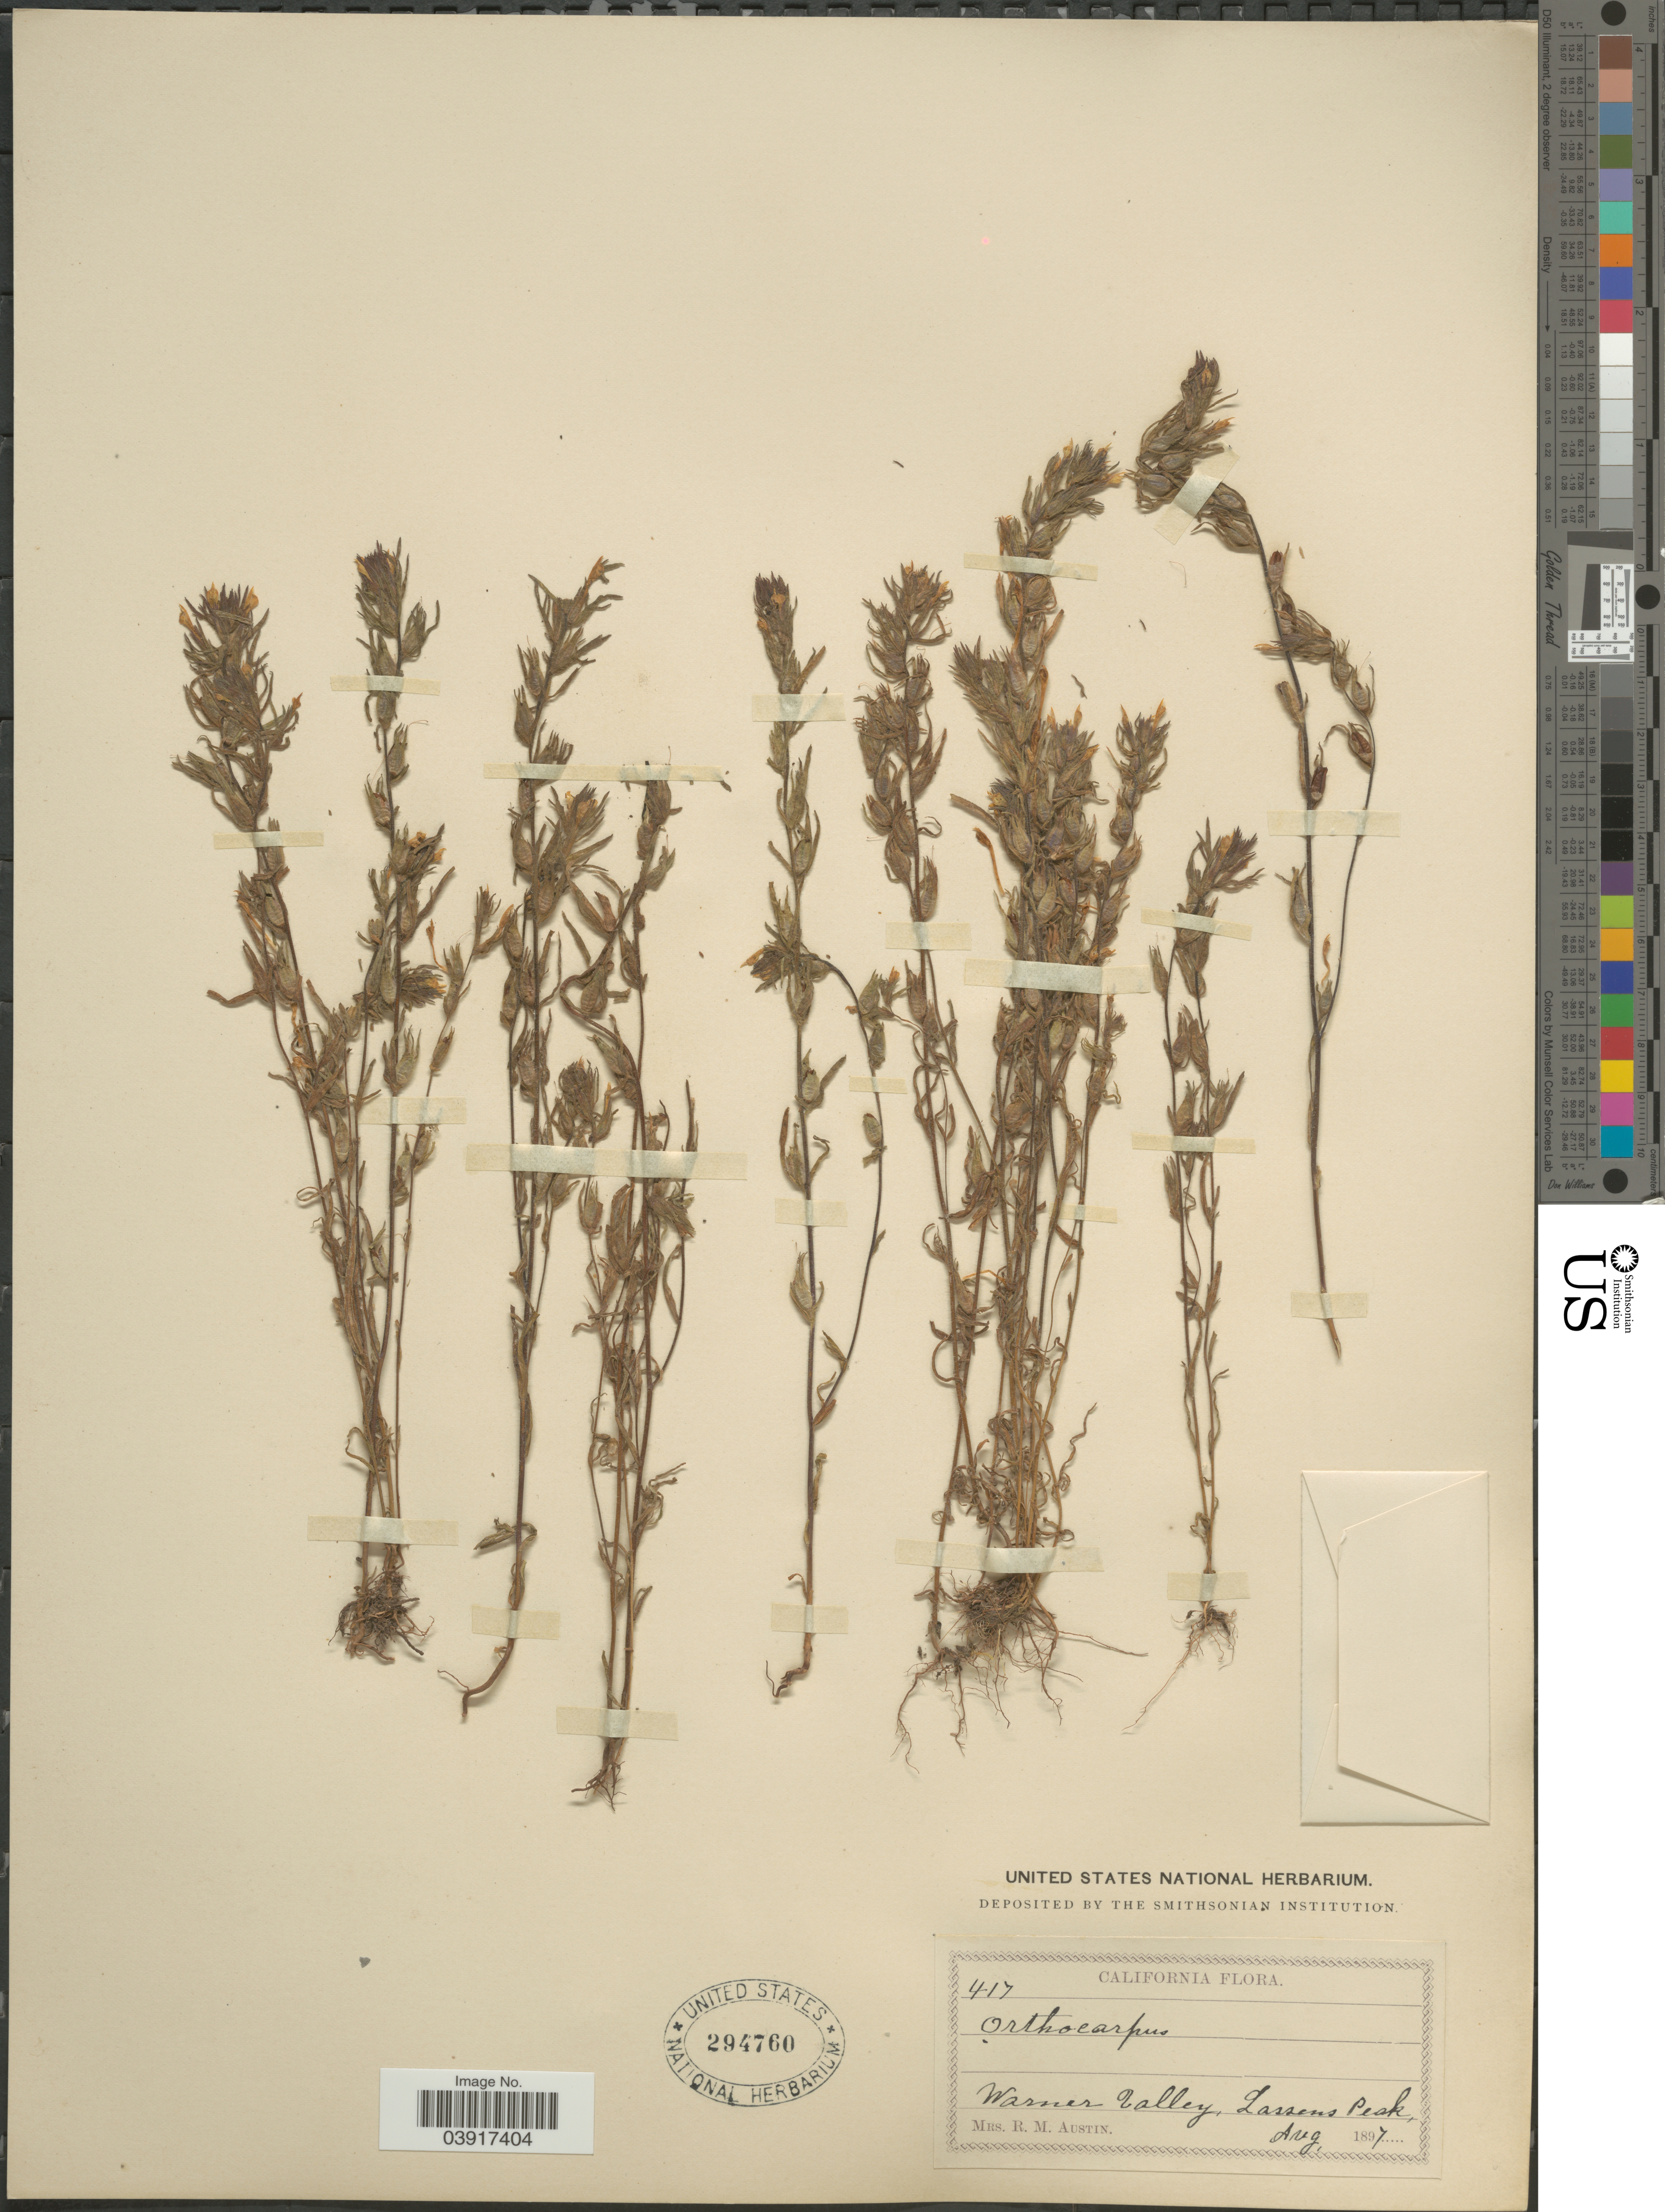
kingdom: Plantae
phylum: Tracheophyta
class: Magnoliopsida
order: Lamiales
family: Orobanchaceae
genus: Orthocarpus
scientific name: Orthocarpus hispidus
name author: Benth.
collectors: R. Austin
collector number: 417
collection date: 1897-08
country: United States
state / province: California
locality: Warner Valley, Lassens Peak.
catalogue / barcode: US 294760